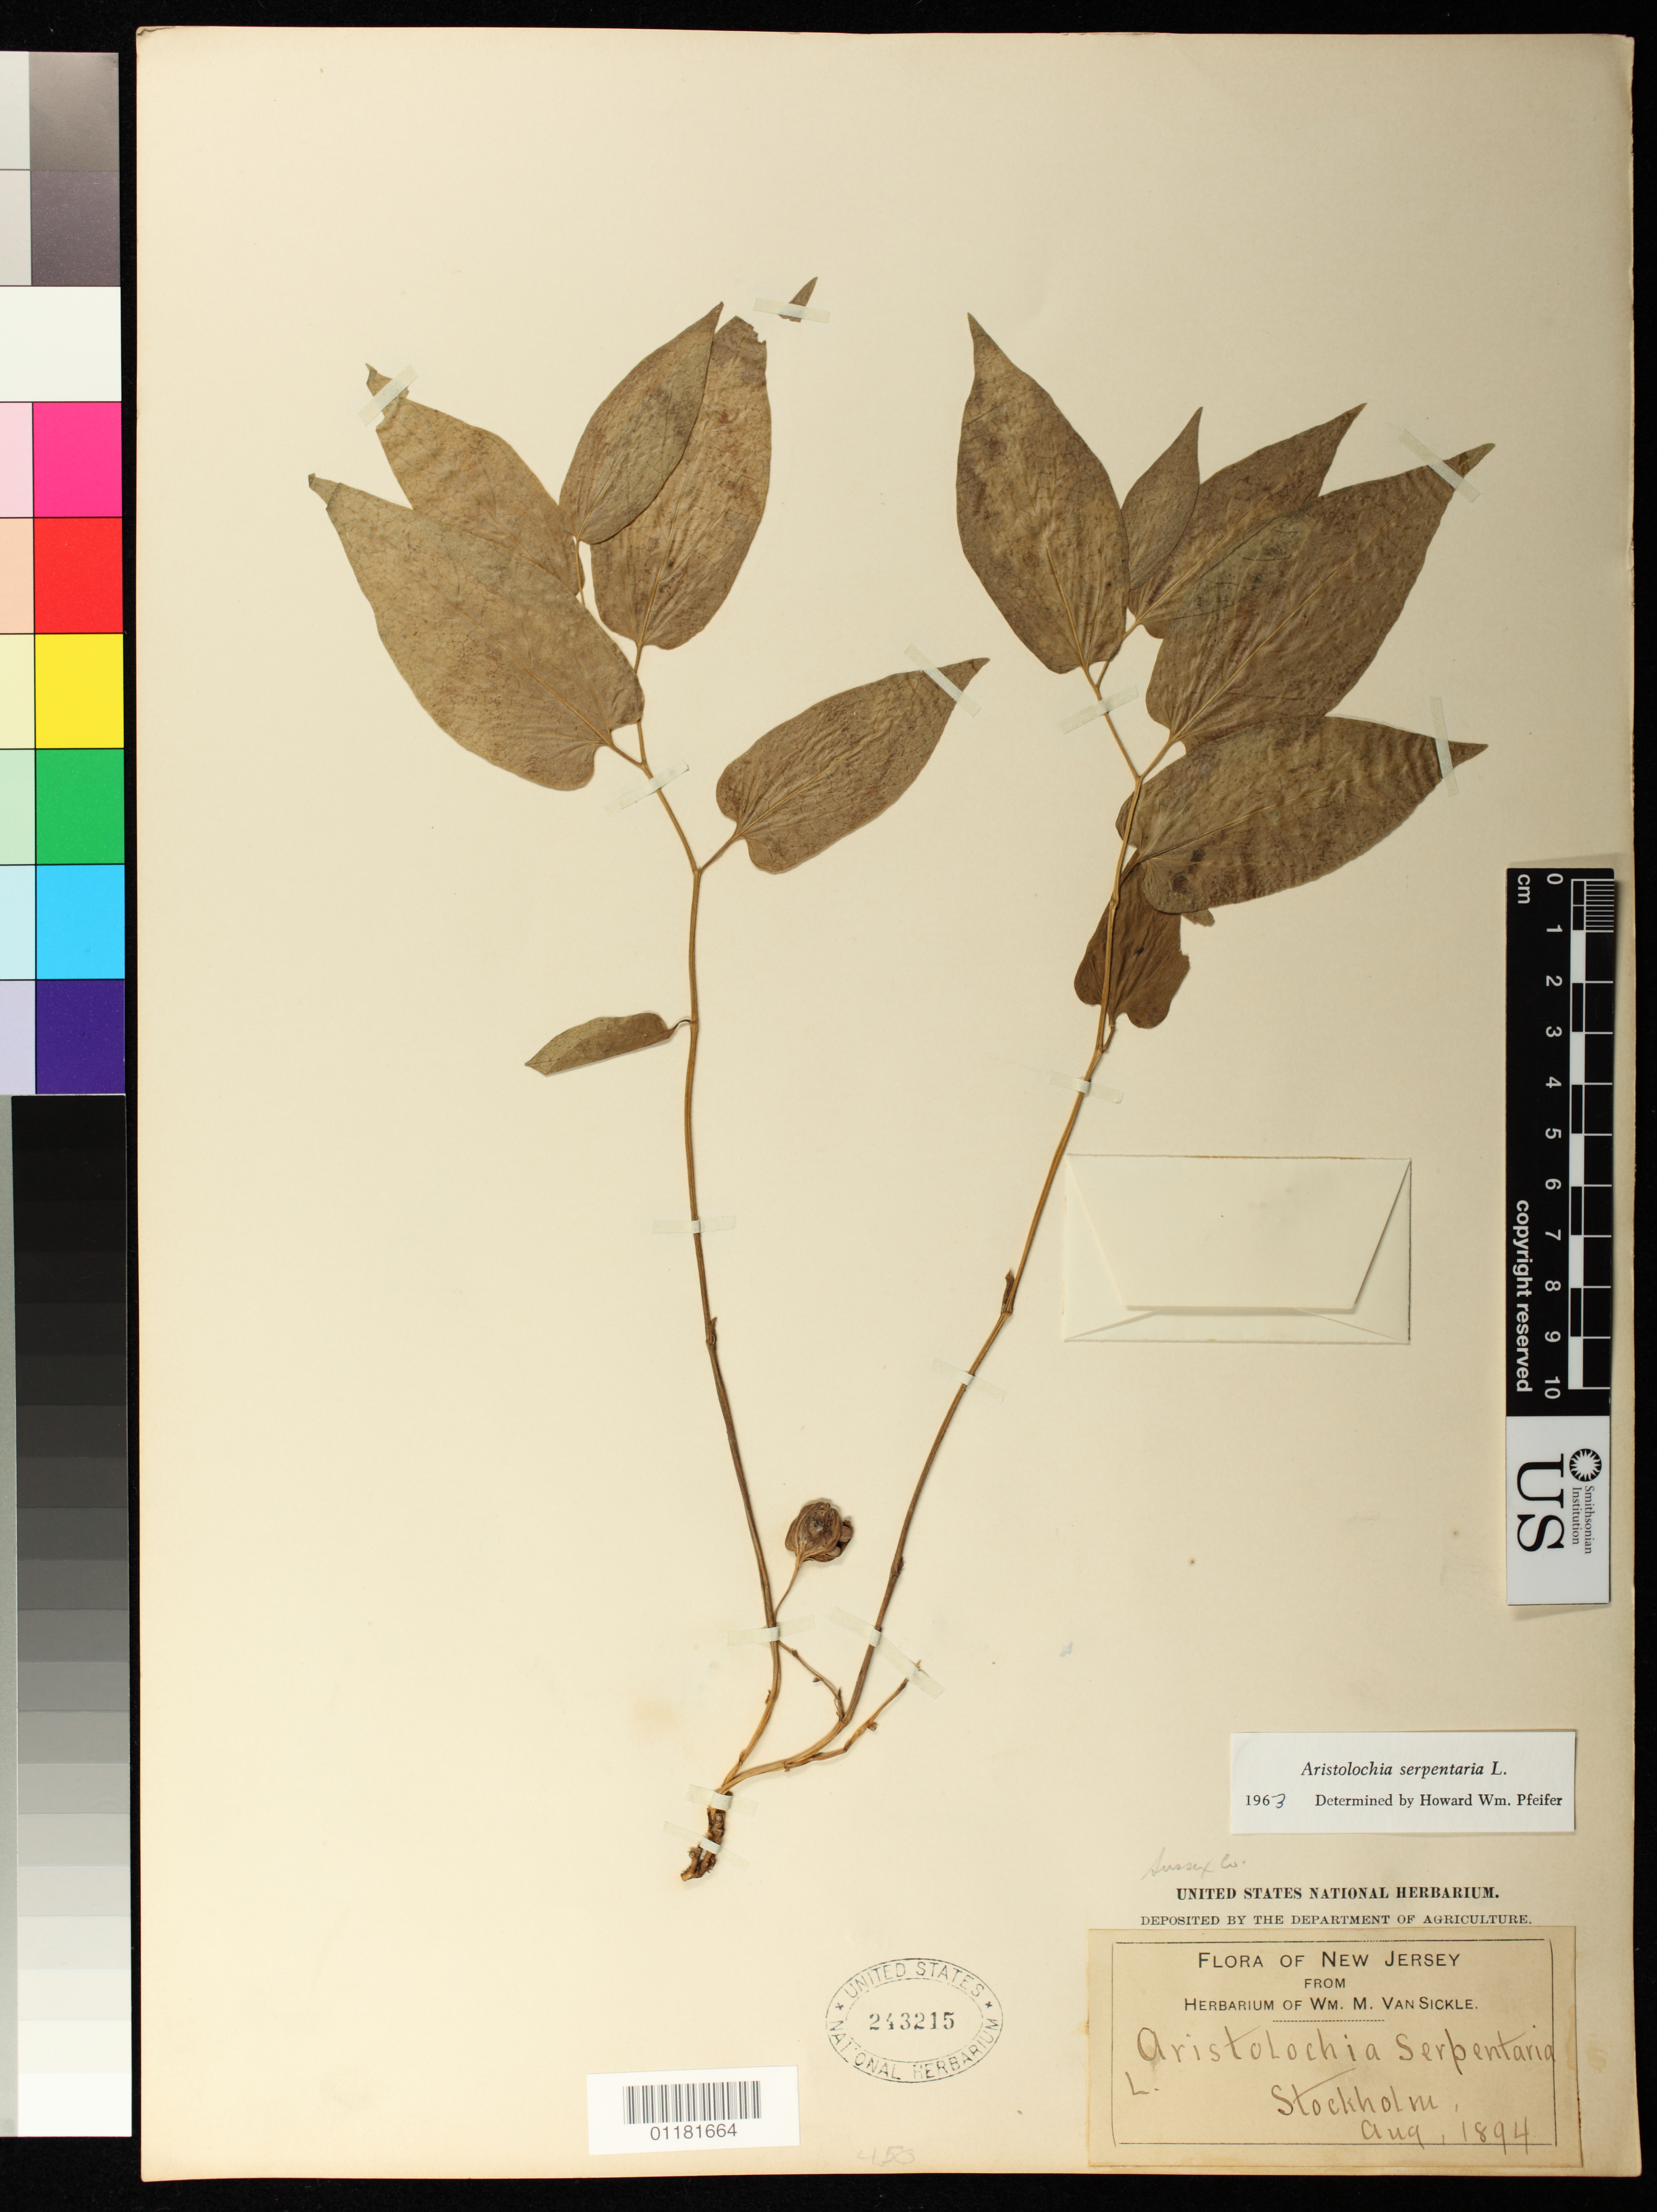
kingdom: Plantae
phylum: Tracheophyta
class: Magnoliopsida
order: Piperales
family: Aristolochiaceae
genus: Aristolochia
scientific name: Aristolochia serpentaria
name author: L.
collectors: W. M. Van Sickle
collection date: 1894-08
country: United States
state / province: New Jersey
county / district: Sussex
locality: Stockholm, Sussex County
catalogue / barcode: US 243215